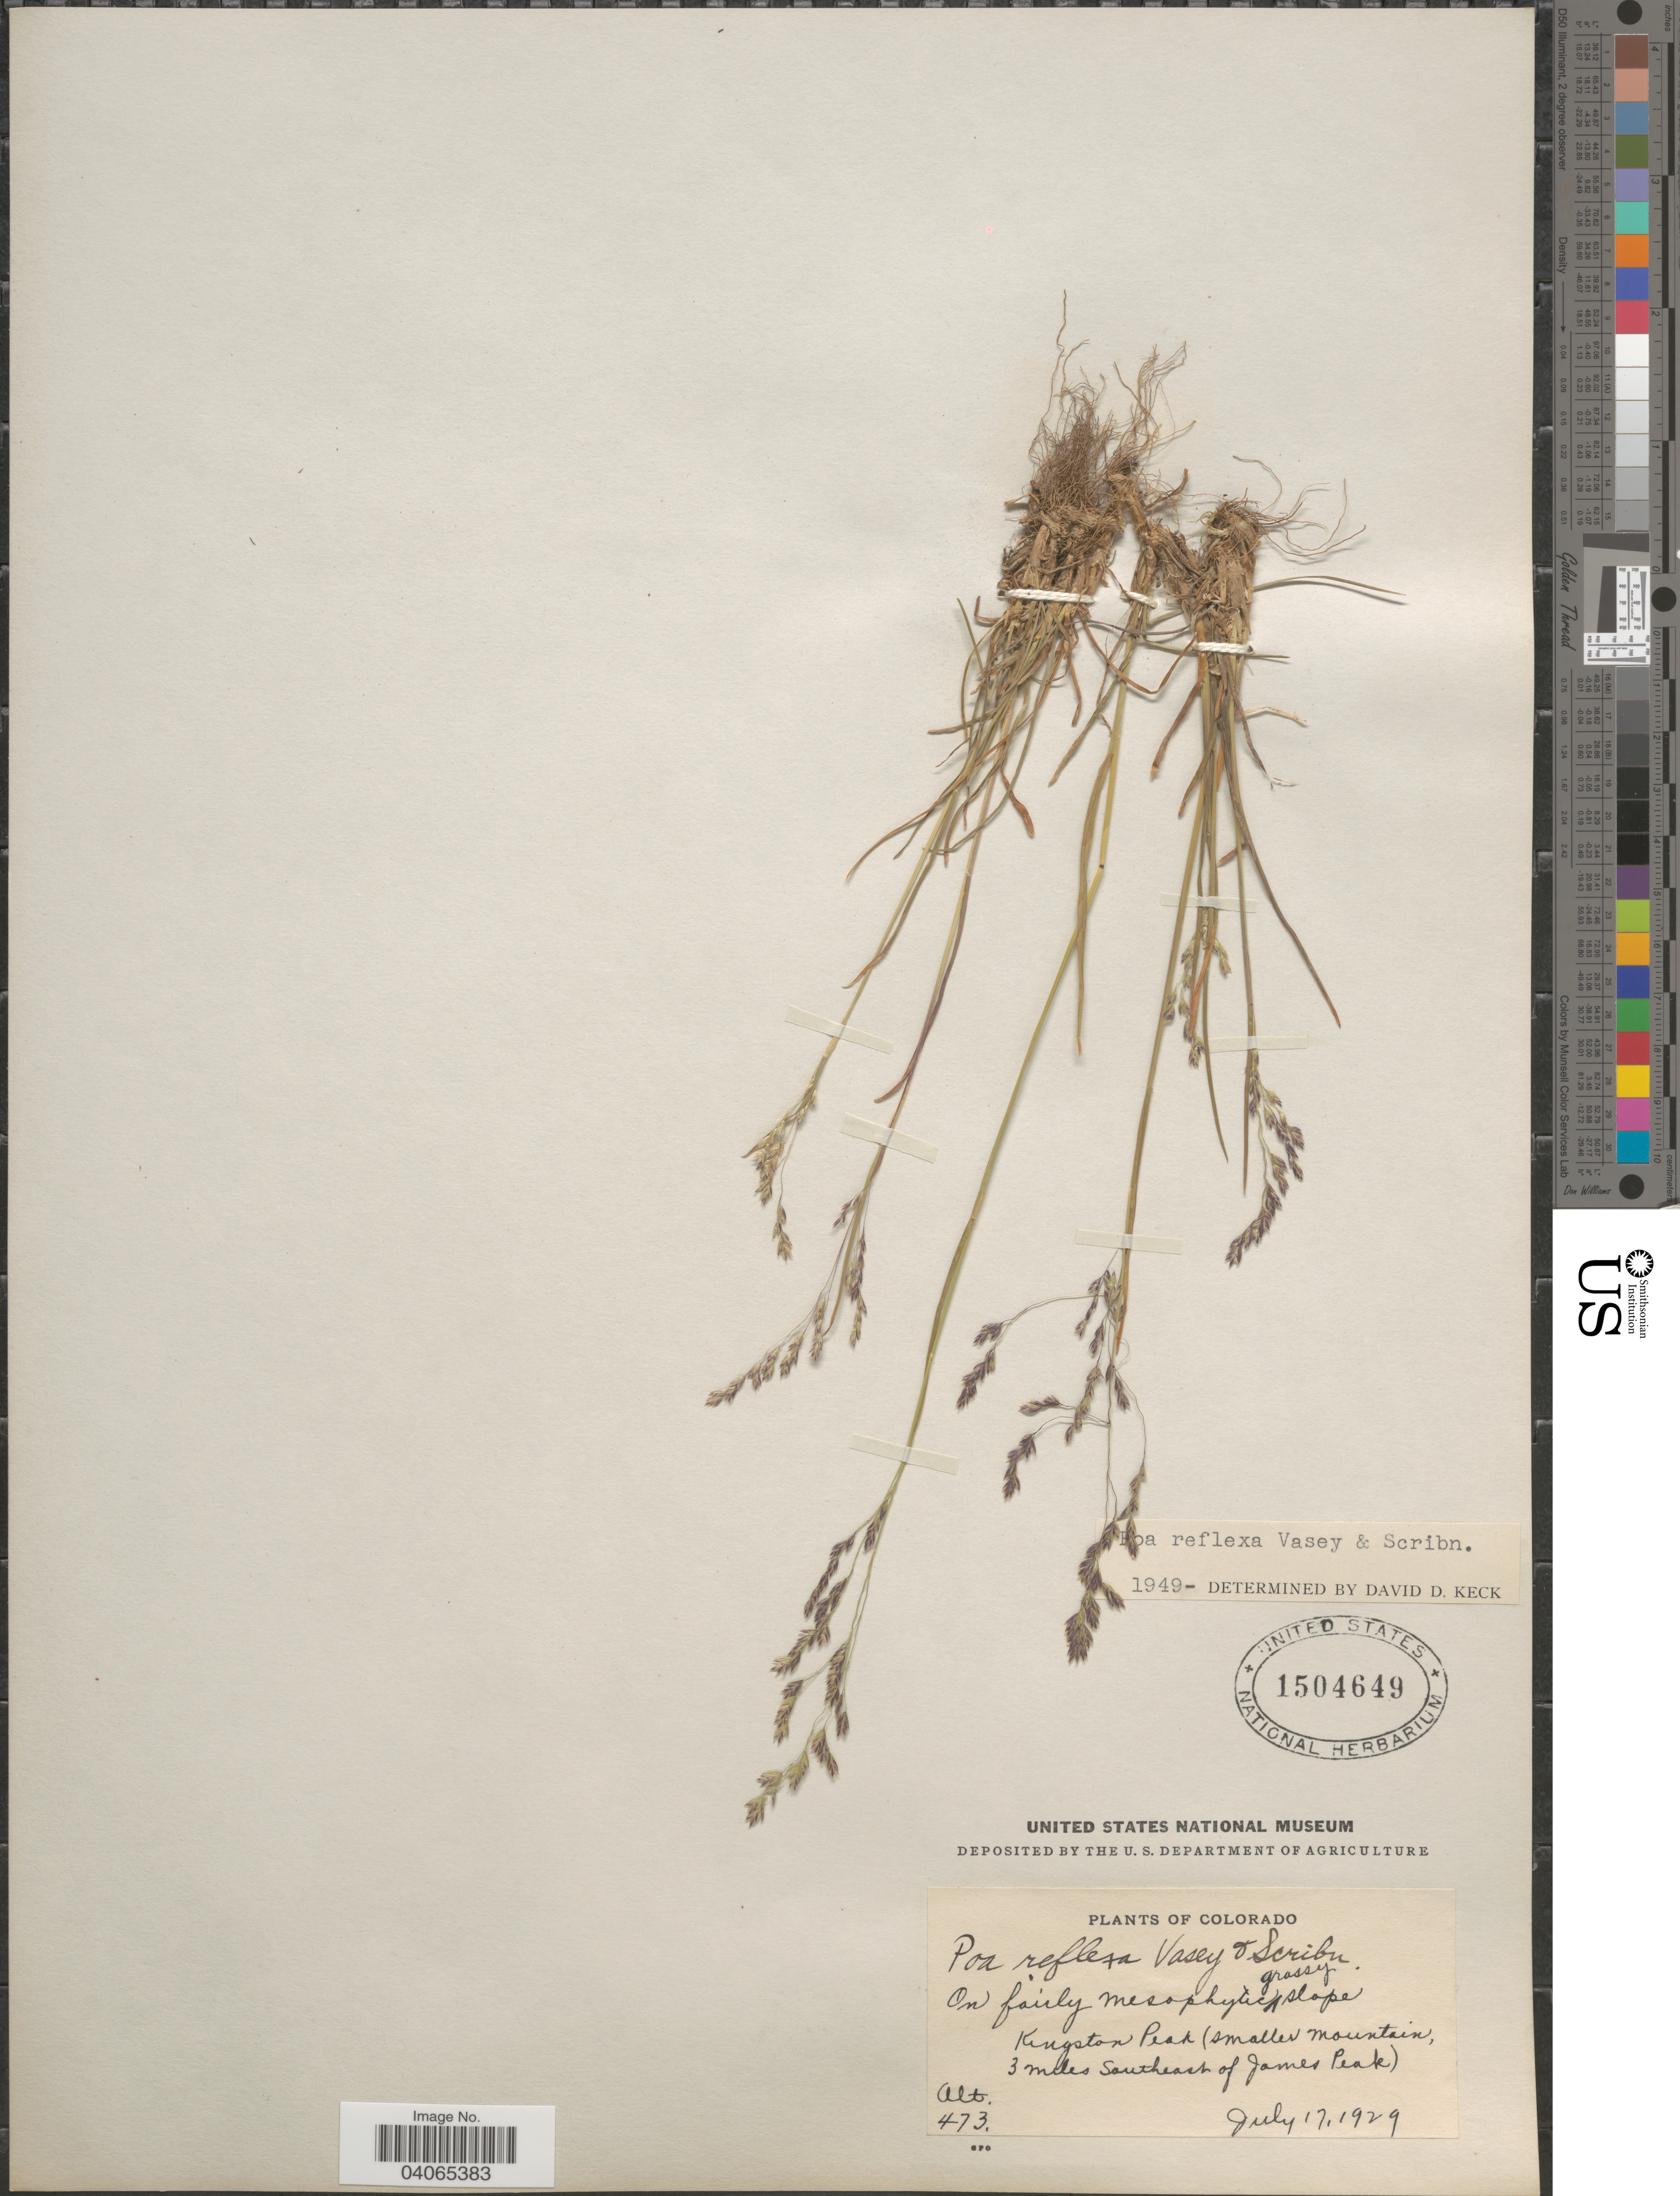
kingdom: Plantae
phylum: Tracheophyta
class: Liliopsida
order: Poales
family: Poaceae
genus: Poa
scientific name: Poa reflexa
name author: Vasey & Scribn.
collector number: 473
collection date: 1929-07-17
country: United States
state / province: Colorado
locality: On fairly mesophytic grassy slope. Kingston Peak (smaller mountain, 3 miles Southeast of James Peak).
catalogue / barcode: US 1504649